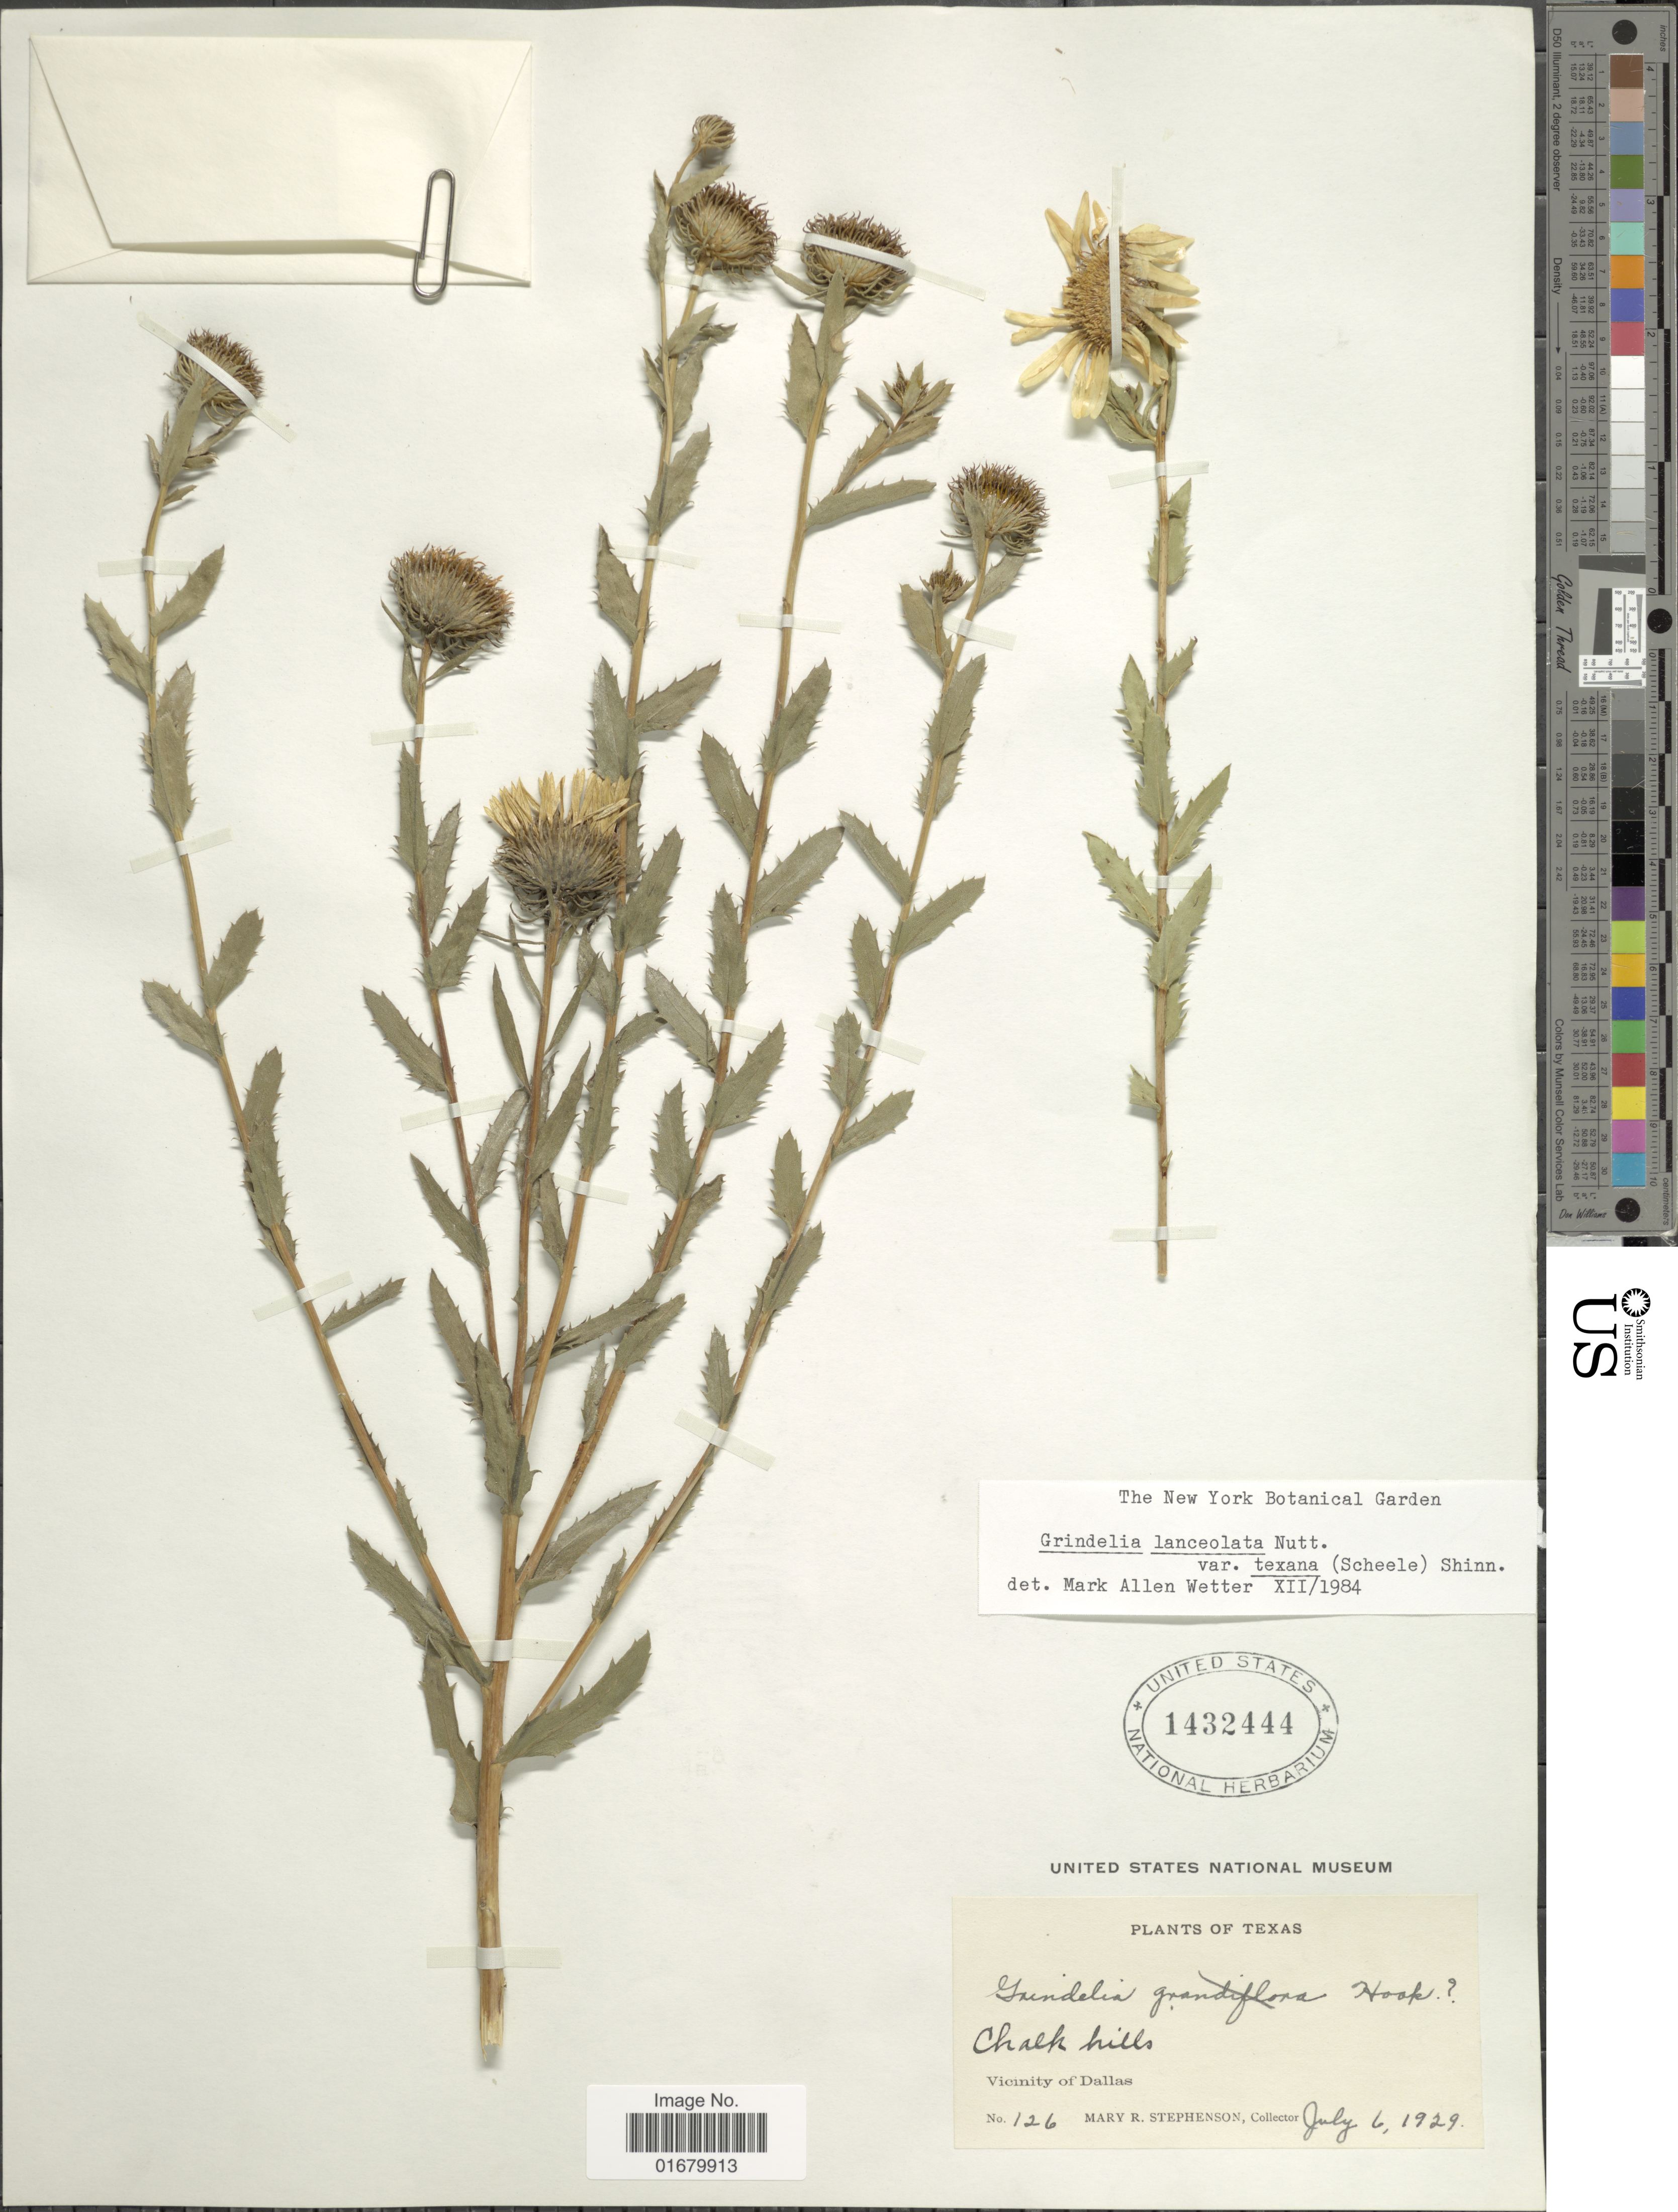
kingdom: Plantae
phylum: Tracheophyta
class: Magnoliopsida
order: Asterales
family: Asteraceae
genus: Grindelia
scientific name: Grindelia lanceolata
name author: Nutt.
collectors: M. Stephenson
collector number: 126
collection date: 1929-07-06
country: United States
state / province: Texas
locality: Chalk hills, vicinity of Dallas.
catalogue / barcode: US 1432444